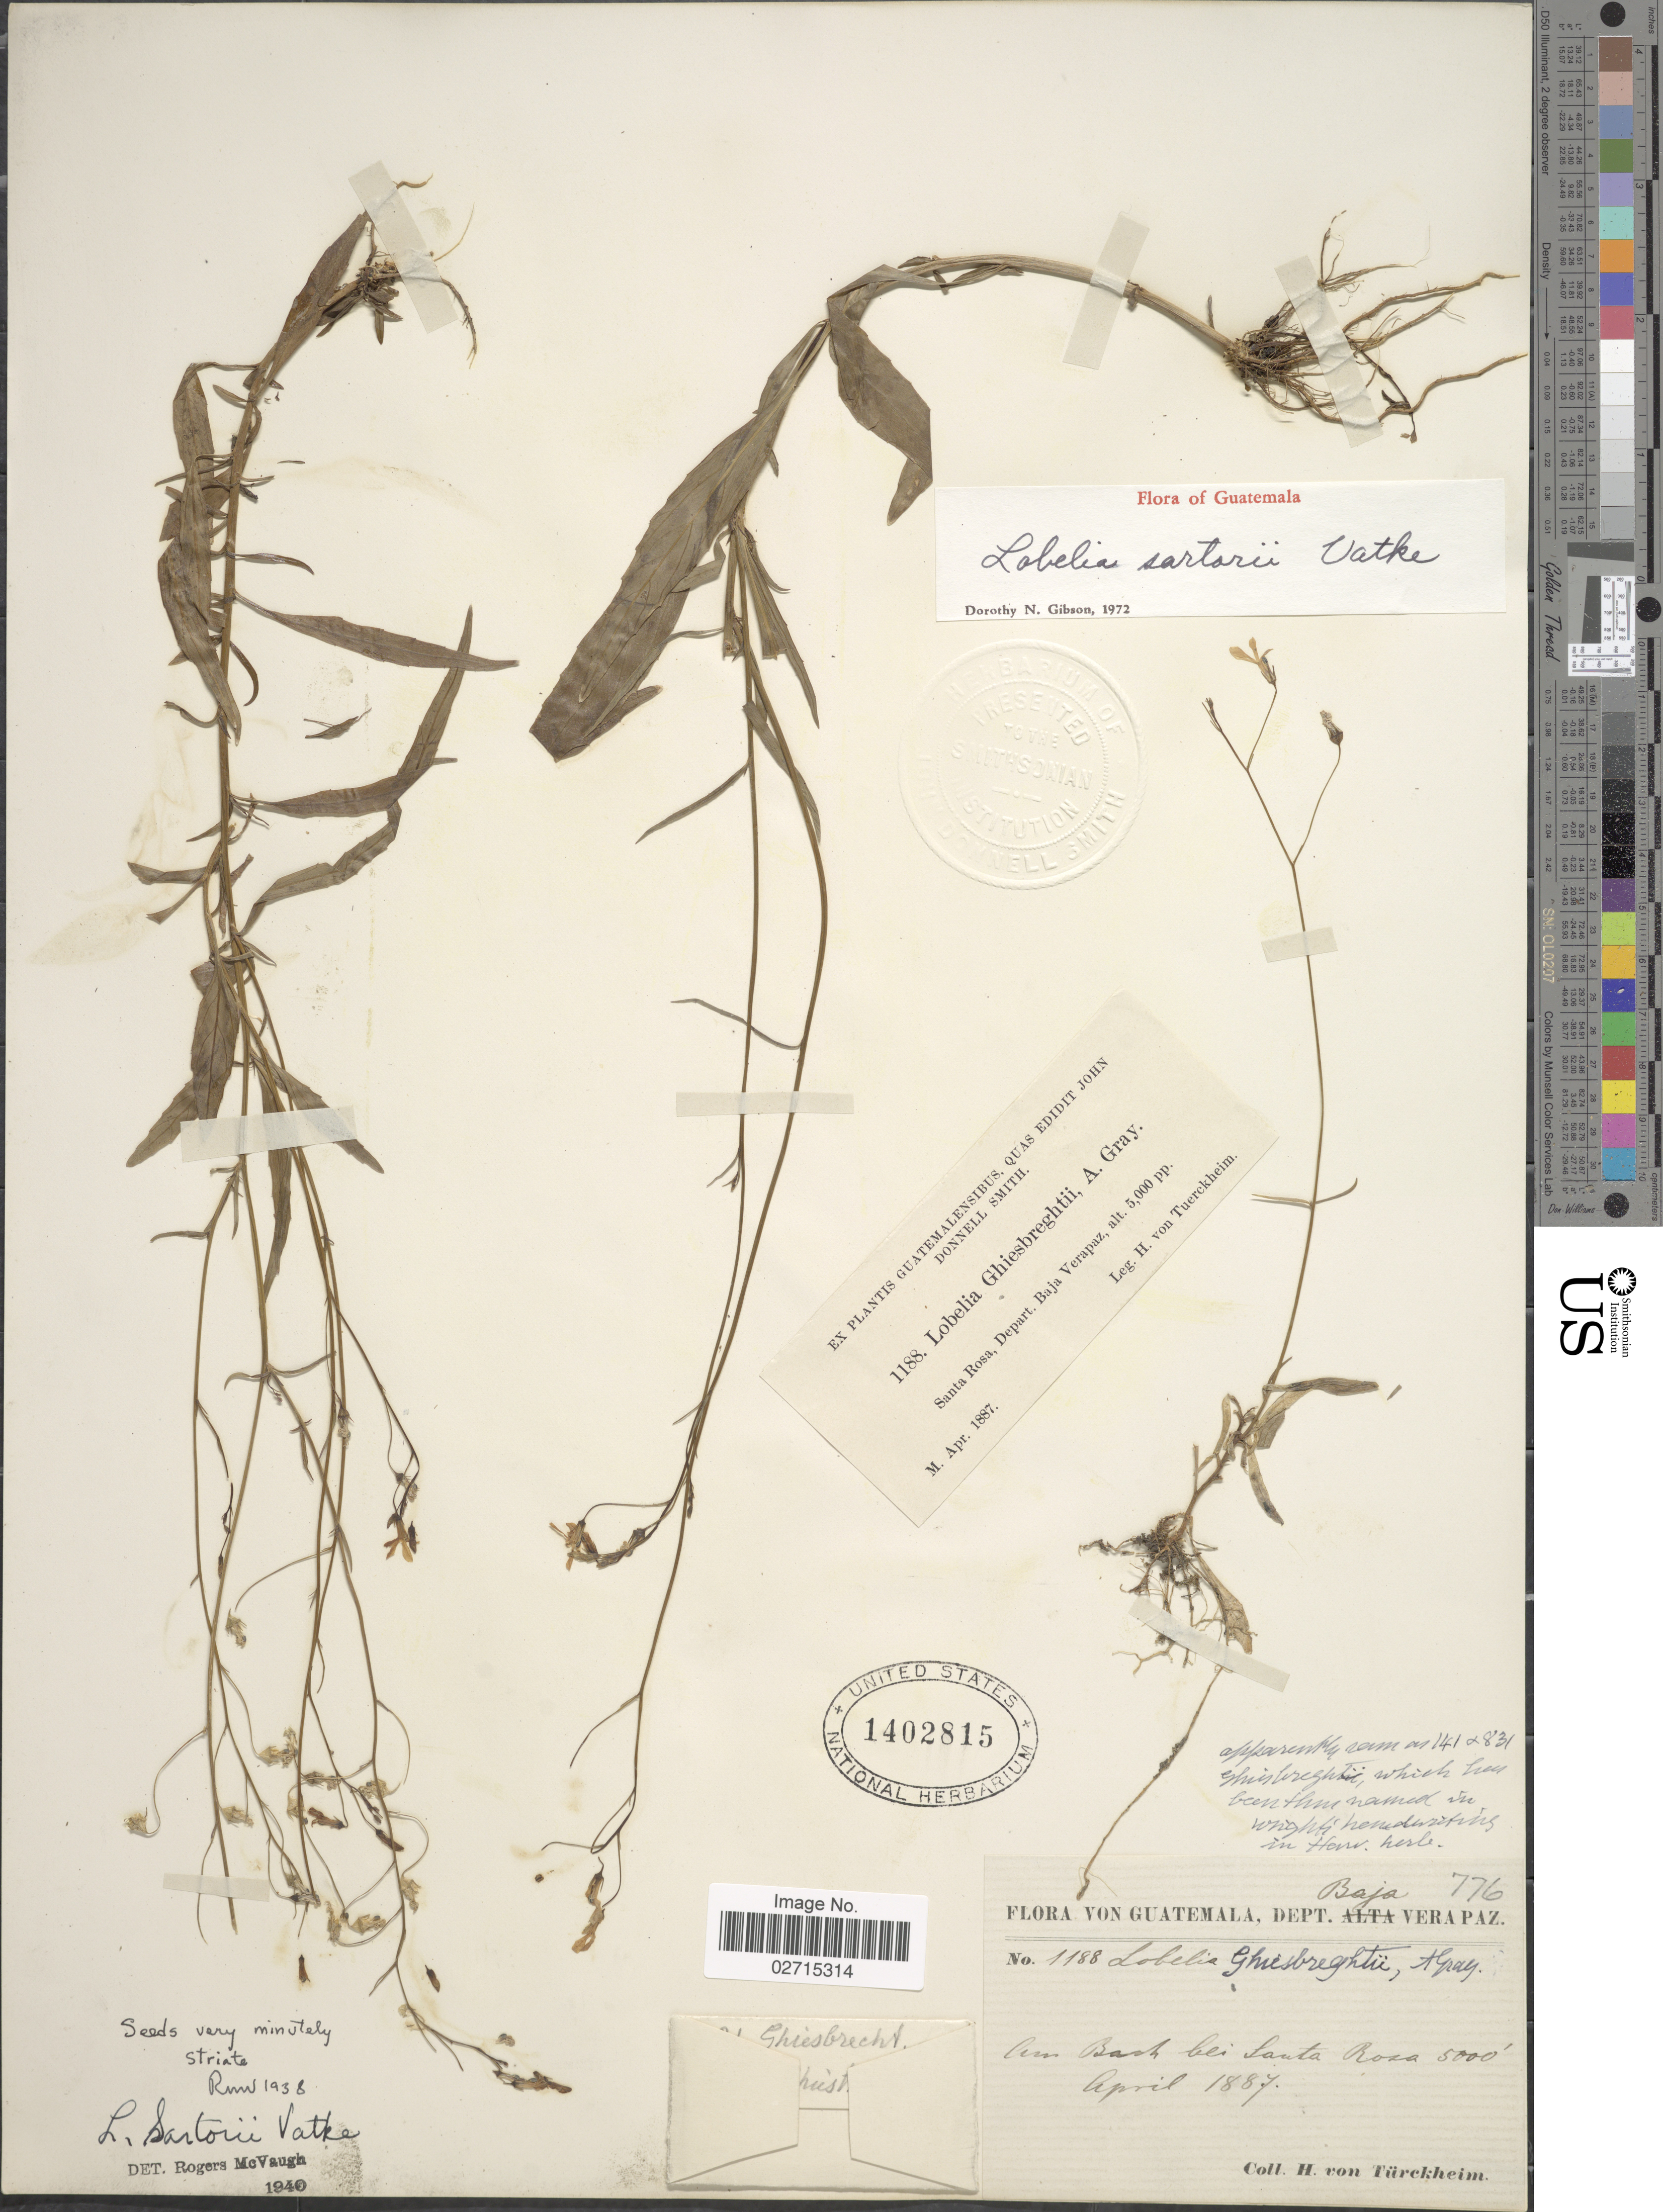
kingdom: Plantae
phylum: Tracheophyta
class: Magnoliopsida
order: Asterales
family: Campanulaceae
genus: Lobelia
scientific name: Lobelia sartorii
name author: Vatke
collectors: H. von Türckheim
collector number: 1188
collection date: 1887-04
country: Guatemala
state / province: Baja Verapaz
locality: Santa Rosa, Depart. Baja Verapaz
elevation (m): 1524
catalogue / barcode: US 1402815